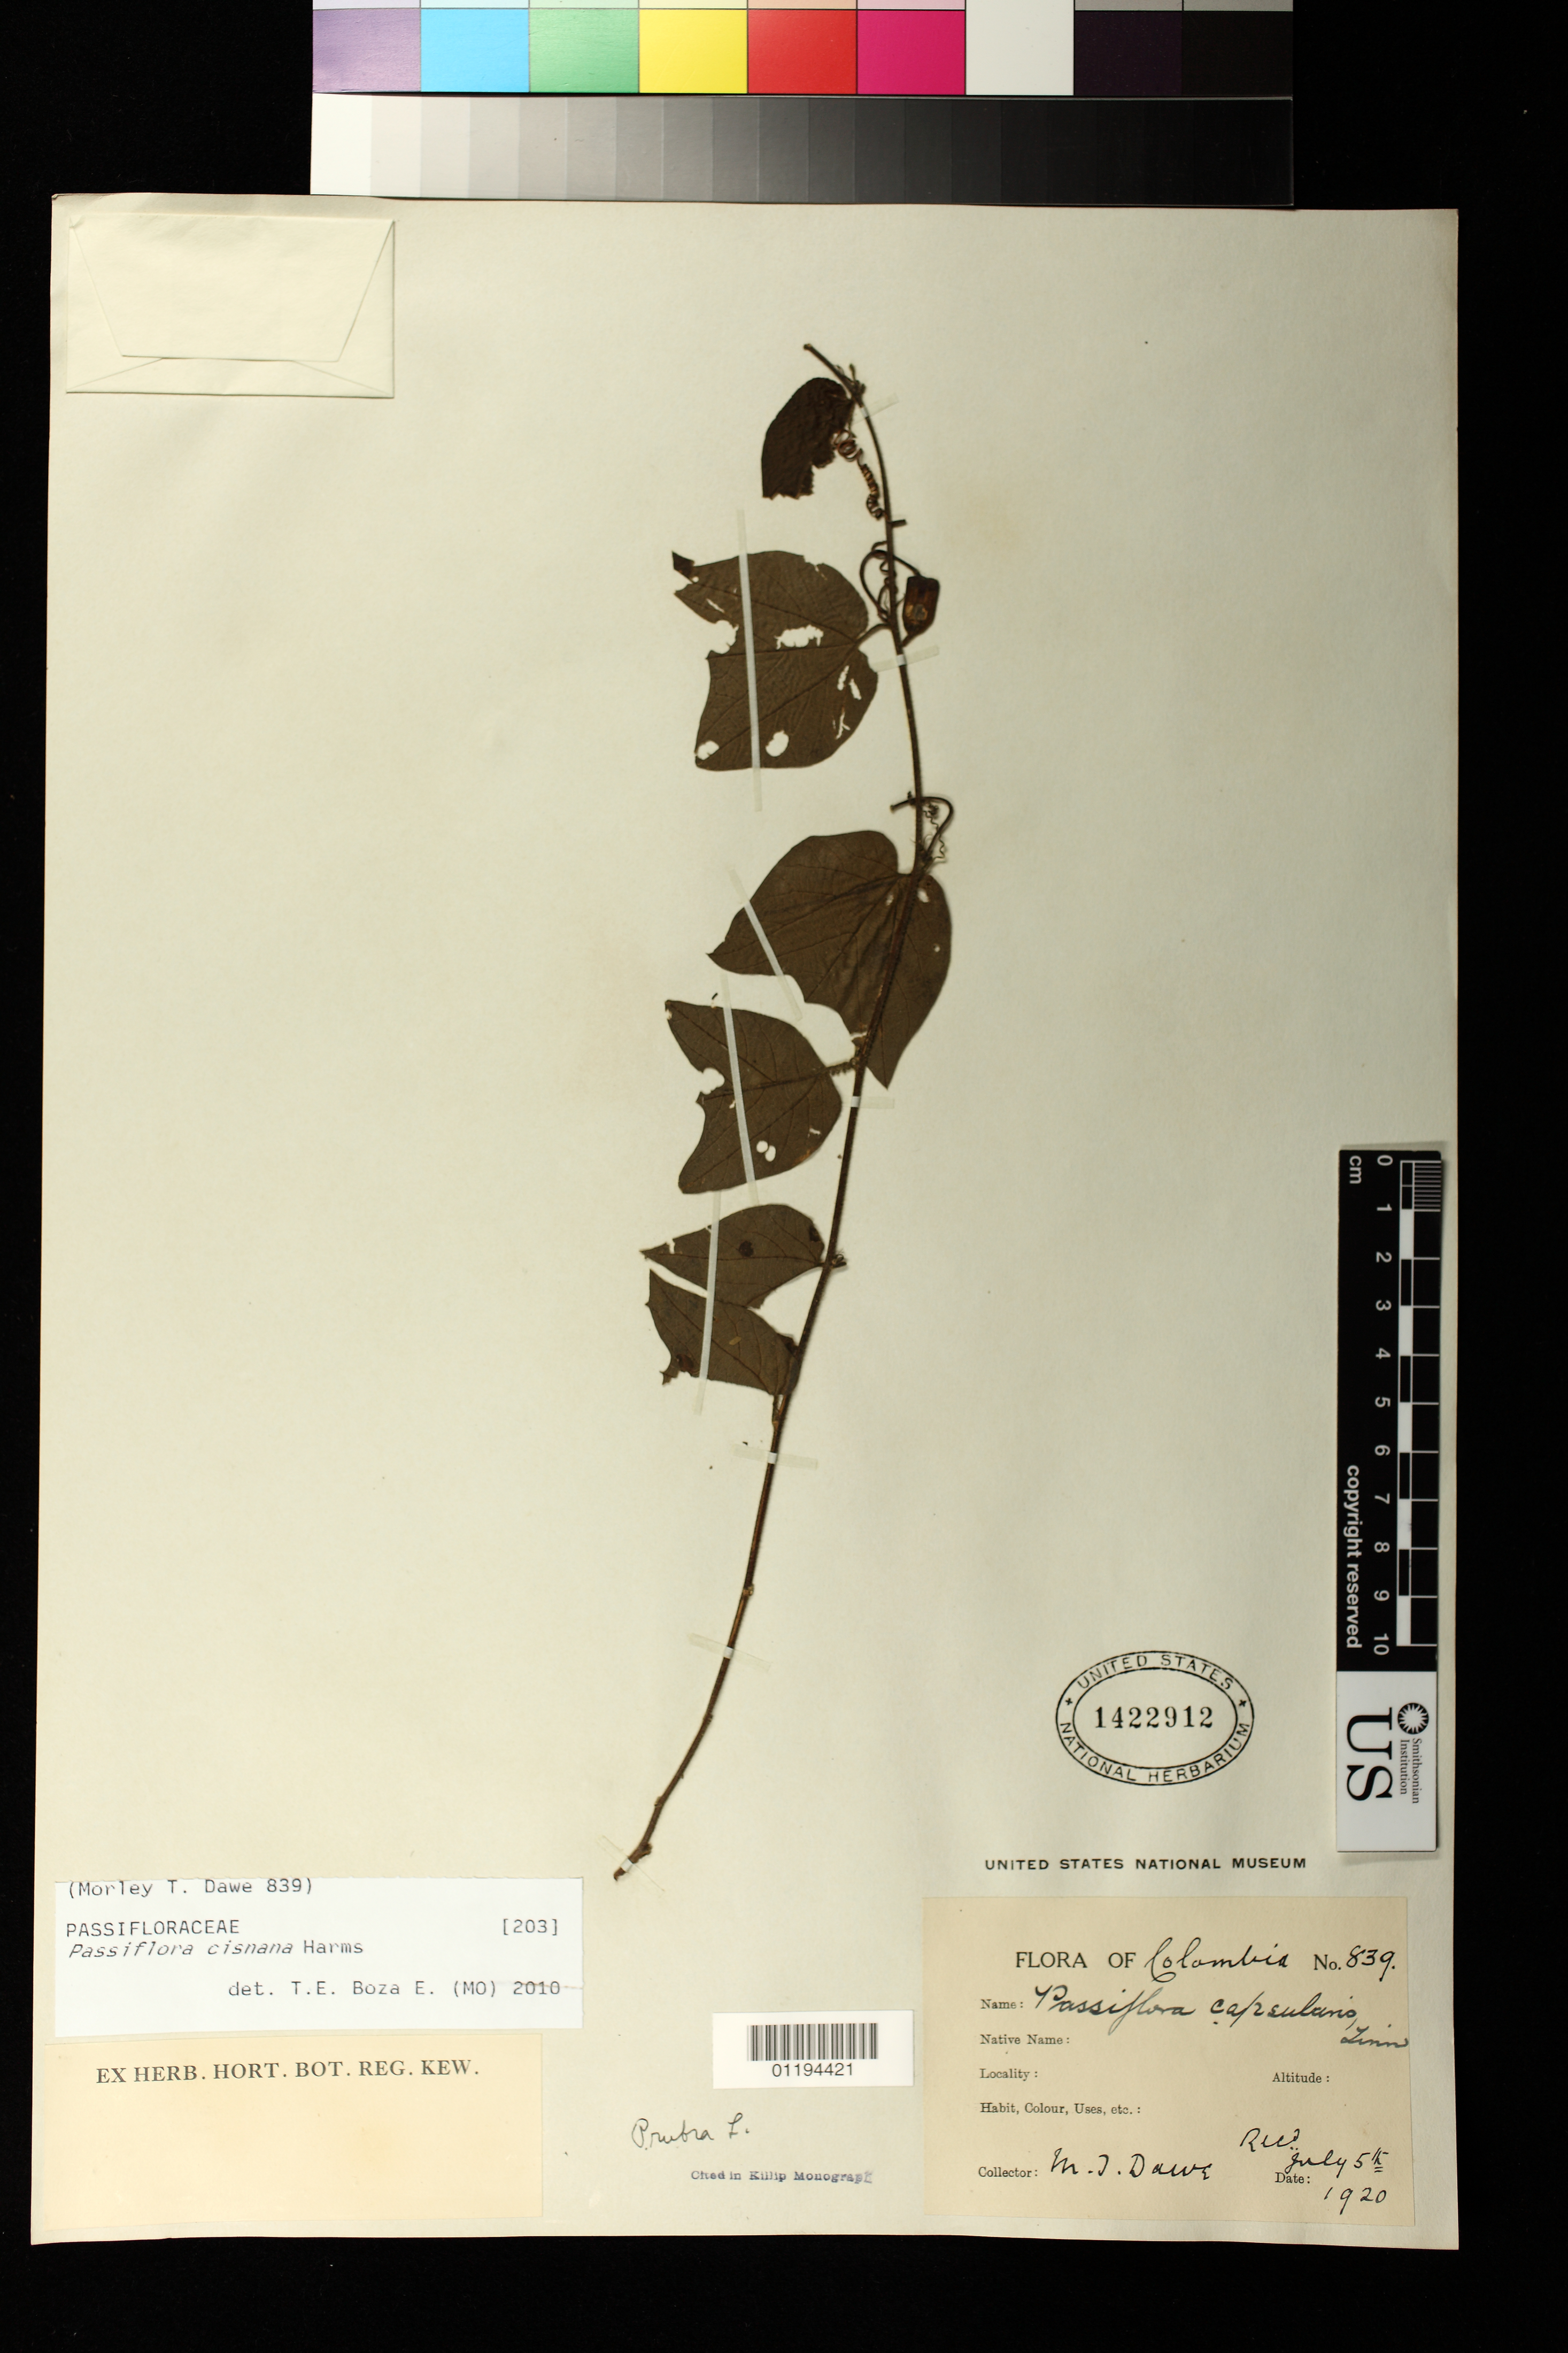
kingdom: Plantae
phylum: Tracheophyta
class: Magnoliopsida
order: Malpighiales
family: Passifloraceae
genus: Passiflora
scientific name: Passiflora cisnana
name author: Harms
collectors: M. T. Dawe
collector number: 839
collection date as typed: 07 May 1920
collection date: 1920-05-07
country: Colombia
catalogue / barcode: US 1422912